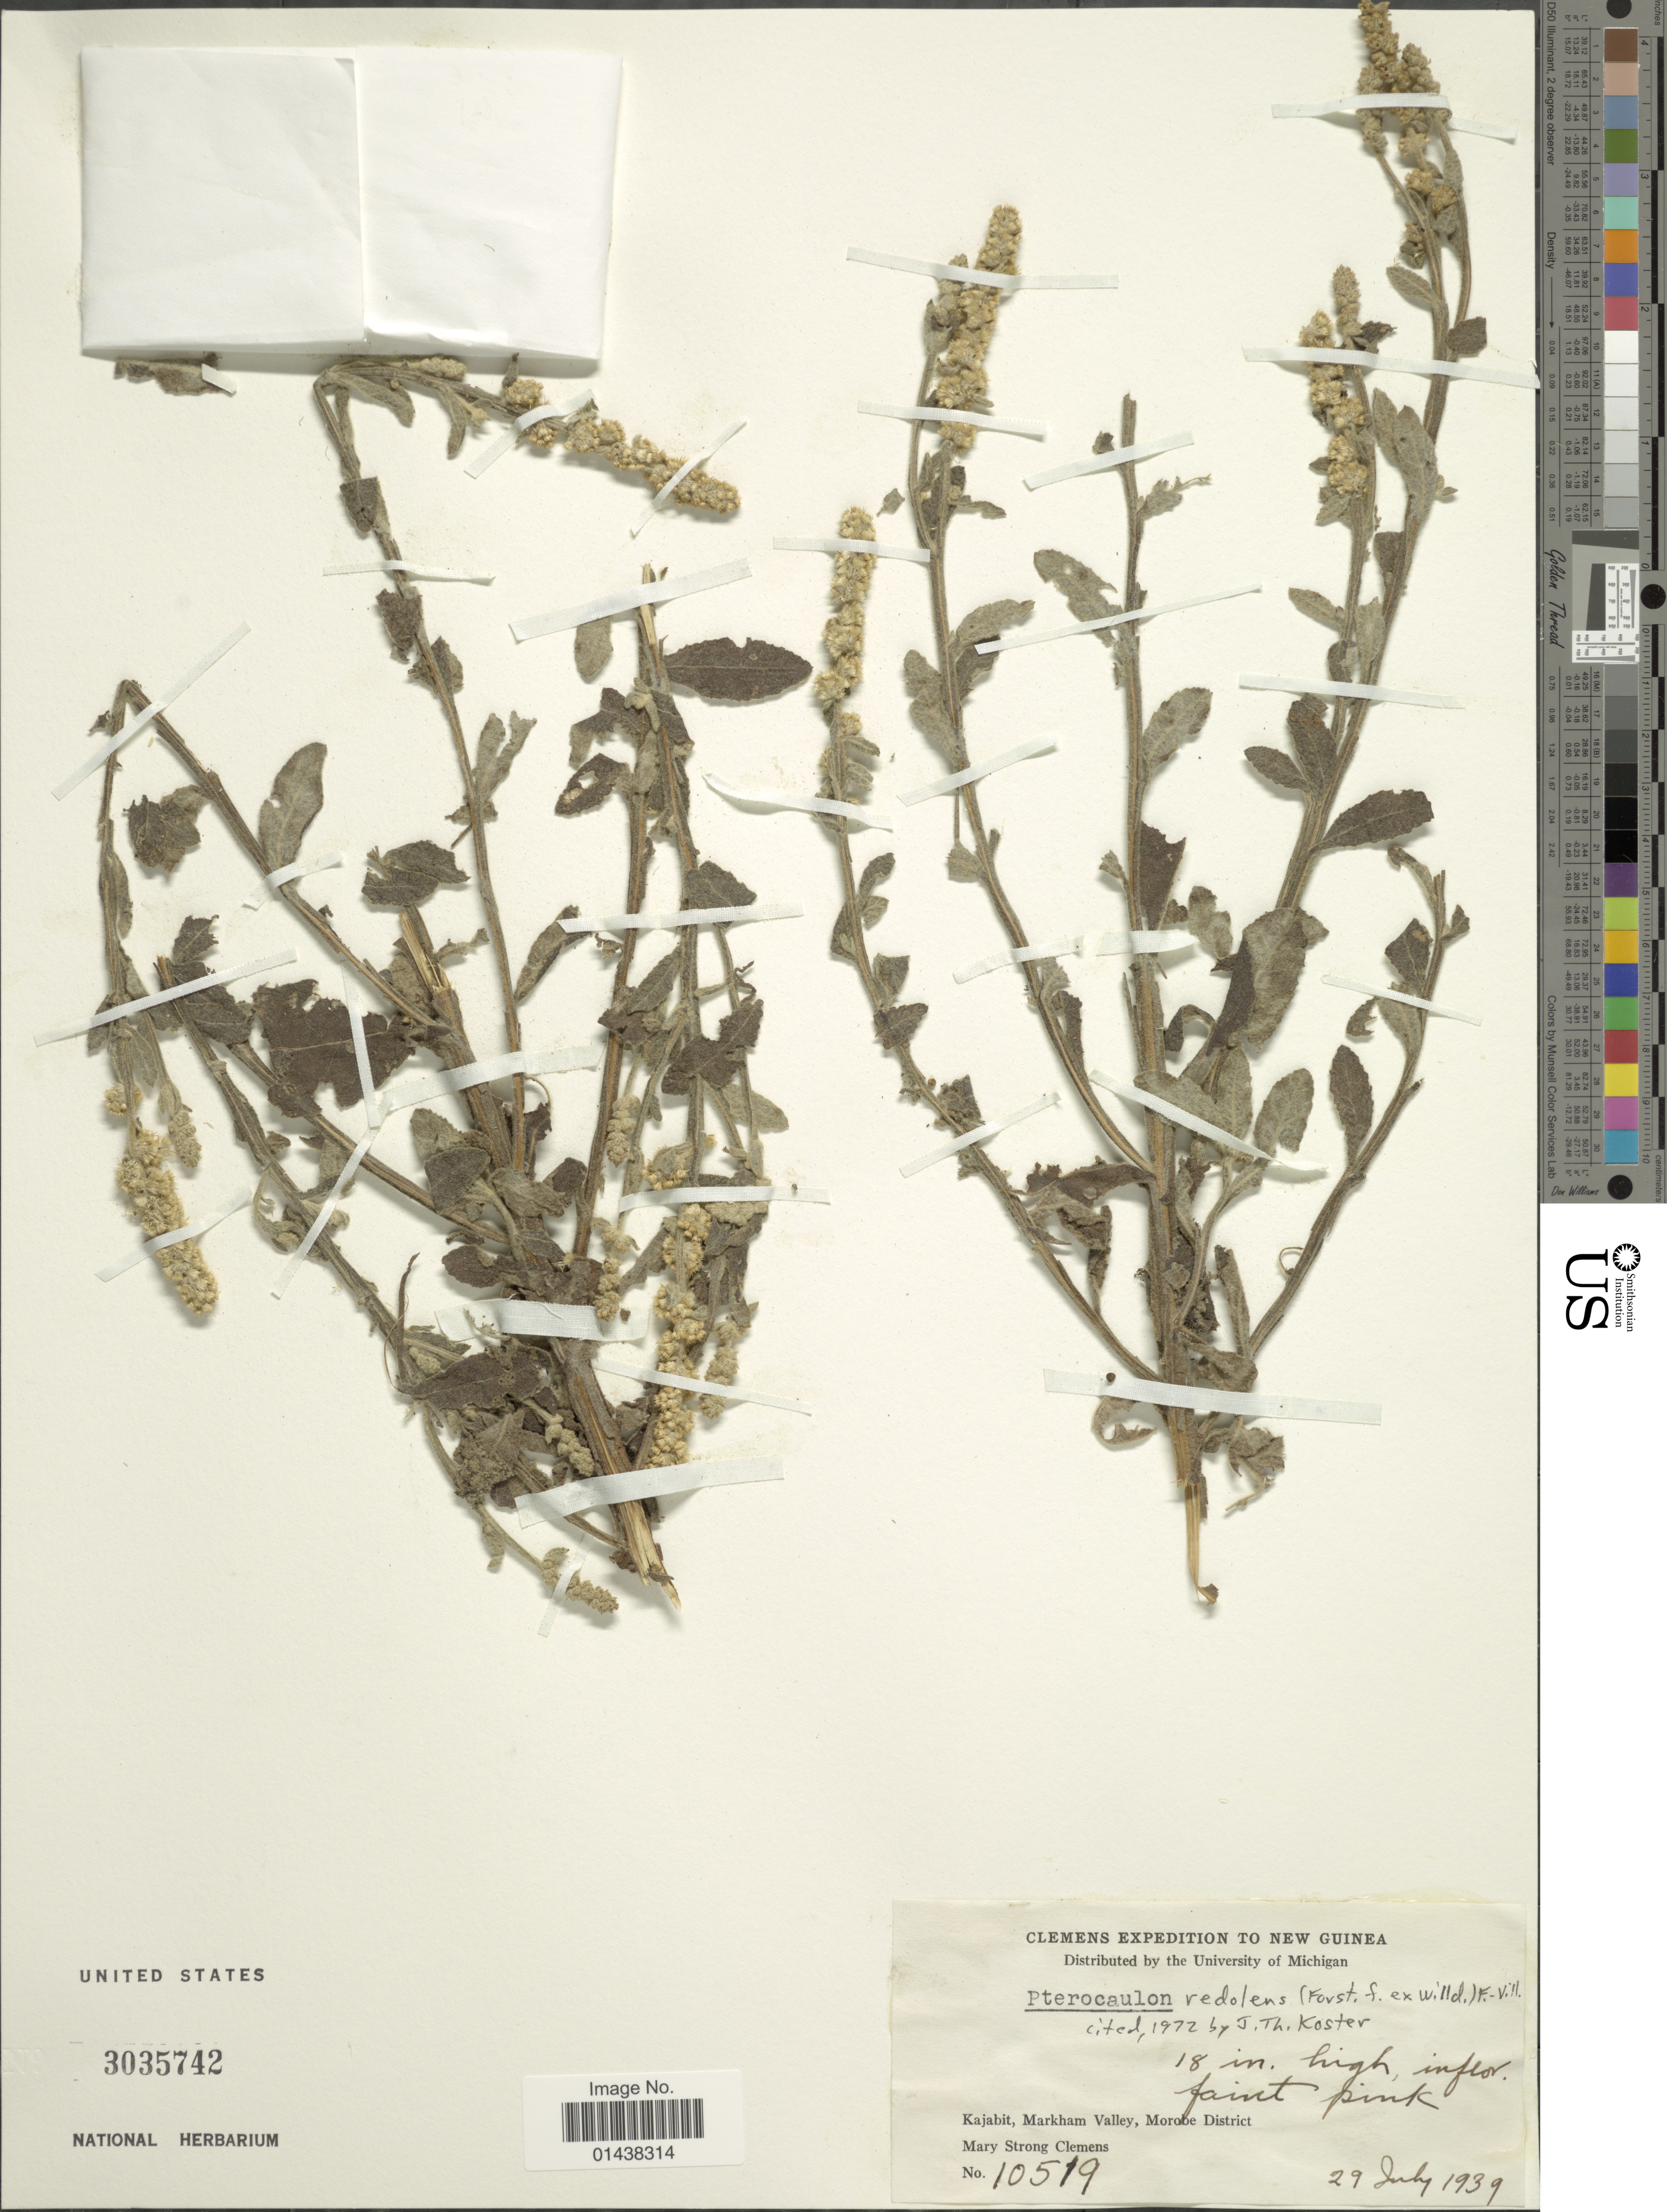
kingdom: Plantae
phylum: Tracheophyta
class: Magnoliopsida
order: Asterales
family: Asteraceae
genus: Pterocaulon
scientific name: Pterocaulon redolens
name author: (G. Forst. ex Willd.) Benth. ex Fern.-Vill.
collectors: M. S. Clemens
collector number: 10519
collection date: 1939-07-29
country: Papua New Guinea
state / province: Morobe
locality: Kajabit, Markham Valley, Morobe District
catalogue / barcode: US 3035742